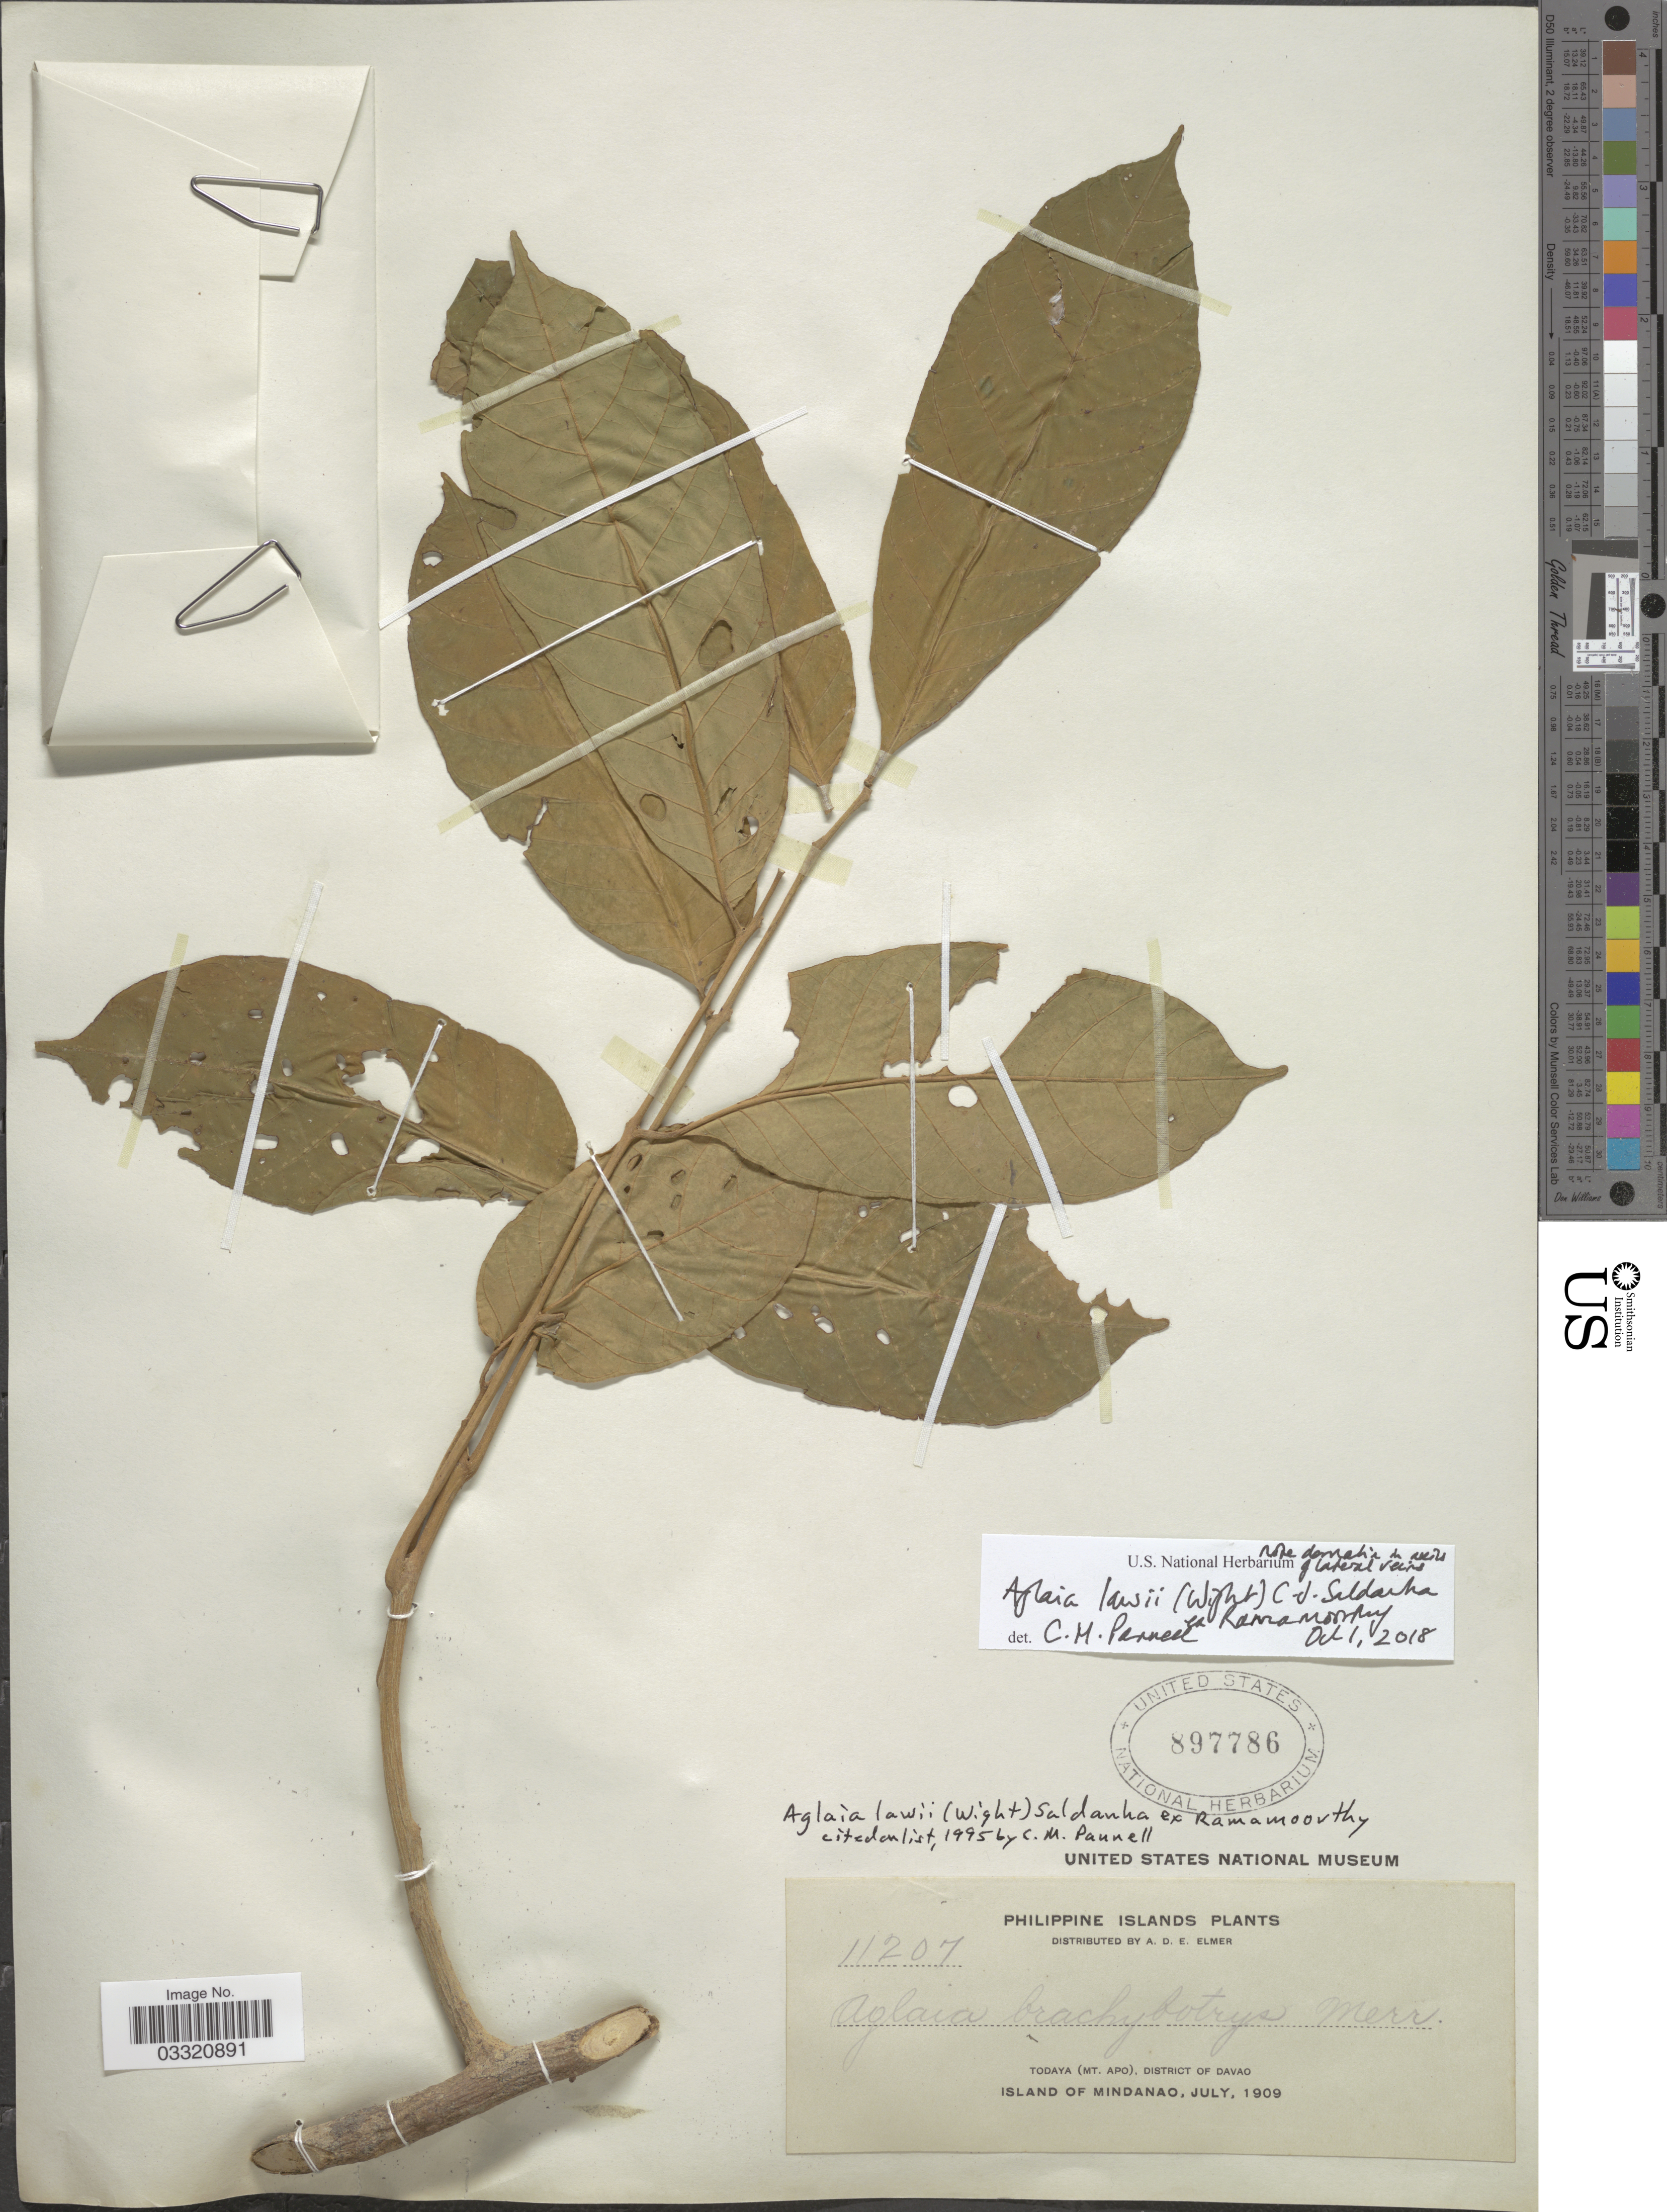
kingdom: Plantae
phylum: Tracheophyta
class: Magnoliopsida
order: Sapindales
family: Meliaceae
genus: Aglaia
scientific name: Aglaia lawii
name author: (Wight) C.J. Saldanha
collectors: A. D. E. Elmer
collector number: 11207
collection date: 1909-07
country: Philippines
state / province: Davao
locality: Todaya (Mt. Apo), District of Davao, Island of Mindanao.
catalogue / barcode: US 897786